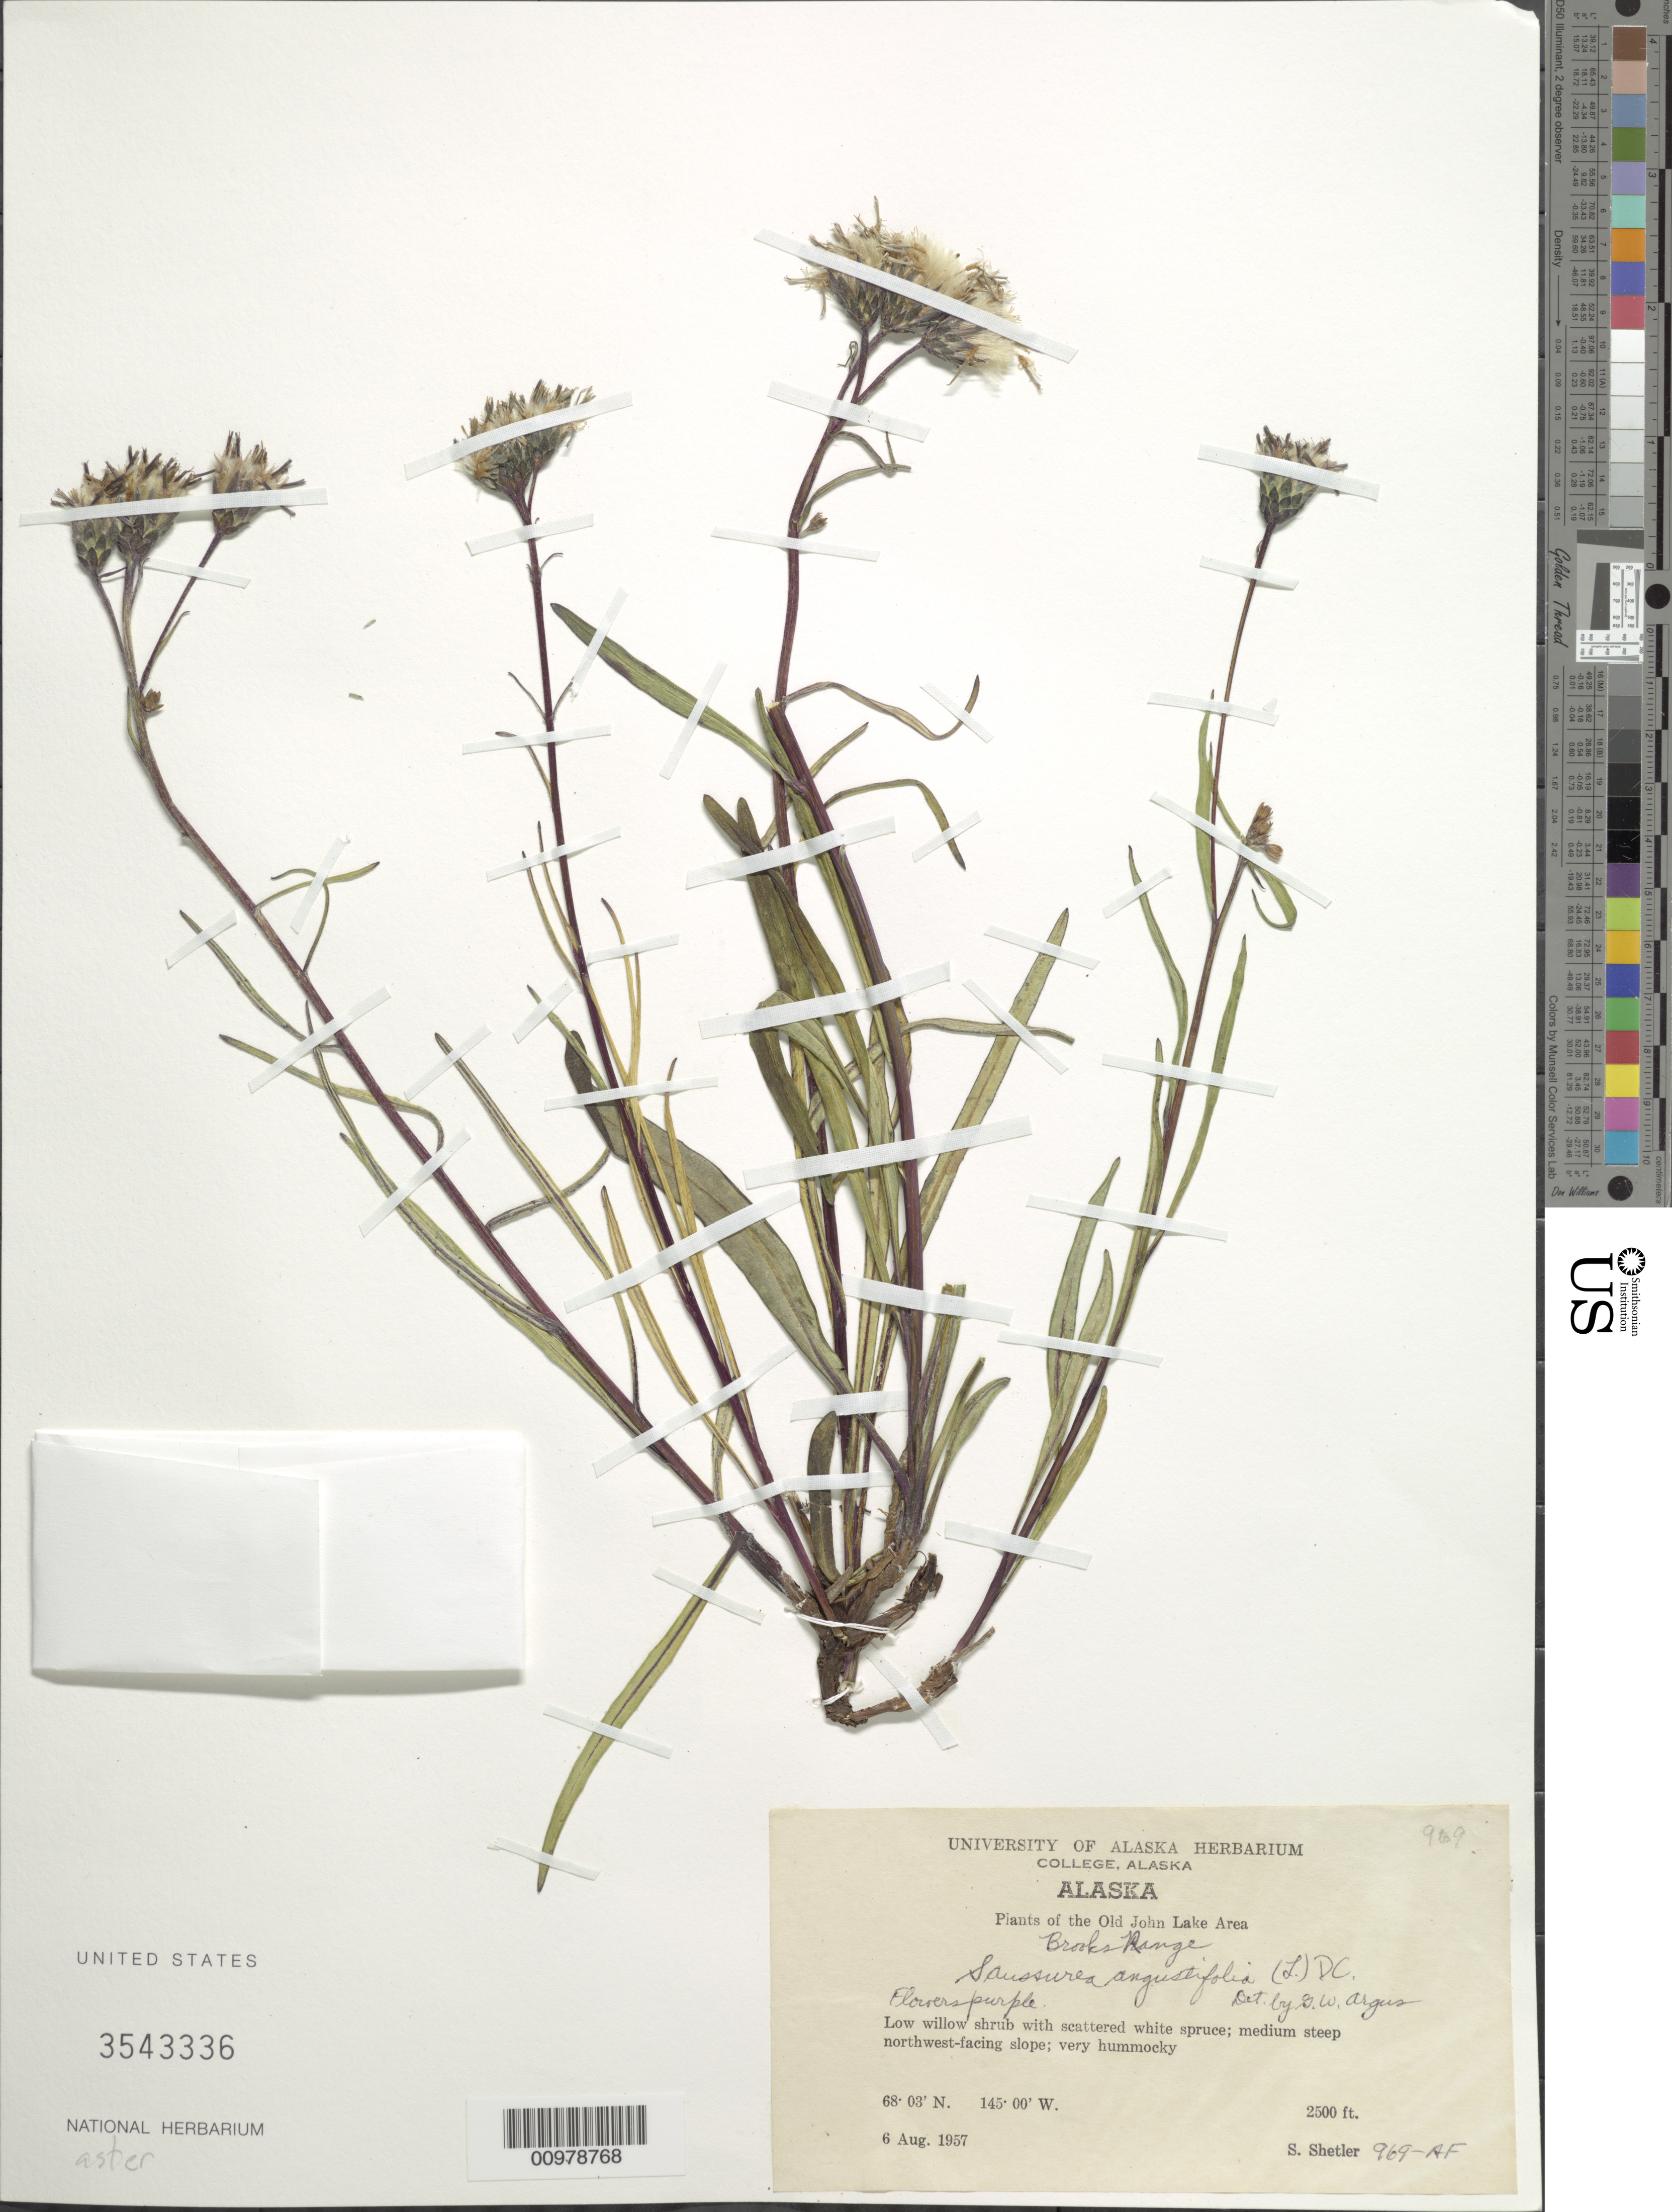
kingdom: Plantae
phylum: Tracheophyta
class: Magnoliopsida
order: Asterales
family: Asteraceae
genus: Saussurea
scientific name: Saussurea angustifolia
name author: (L.) DC.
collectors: S. Shetler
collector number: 969-AF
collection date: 1957-08-06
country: United States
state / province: Alaska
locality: The Old John Lake Area, Brooks Range, medium steep, northwest-facing slope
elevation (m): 762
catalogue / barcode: US 3543336